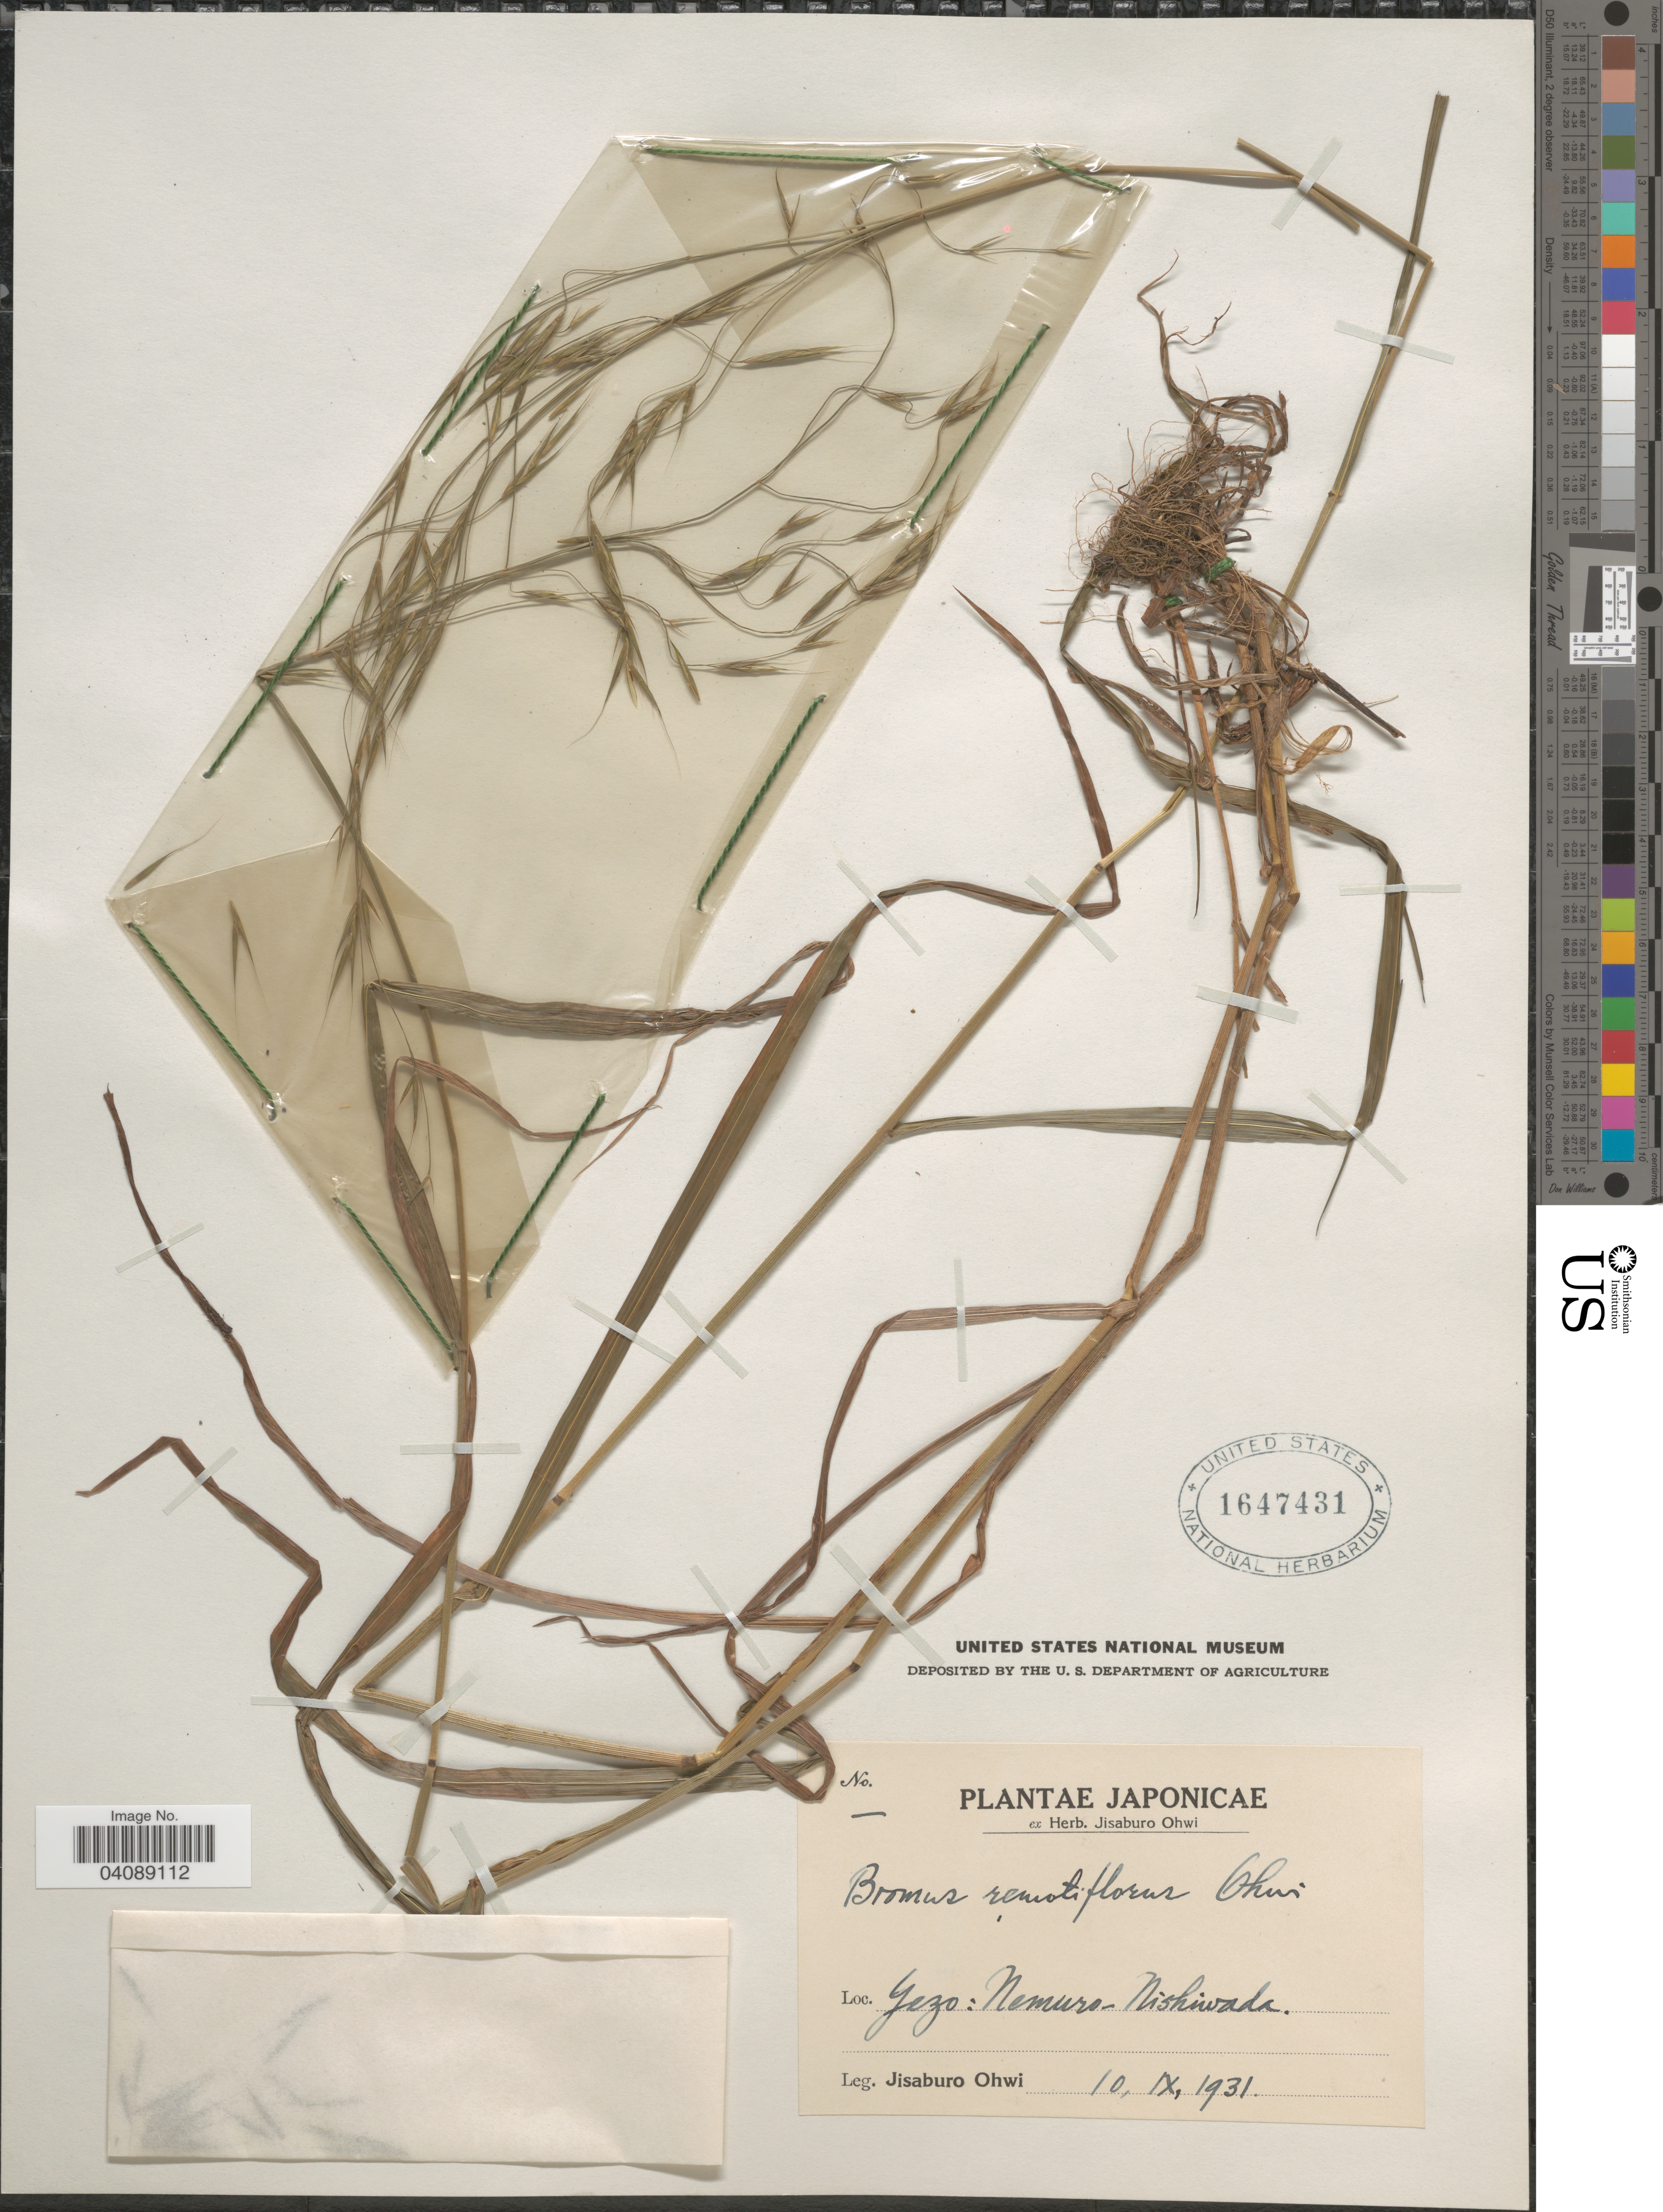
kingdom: Plantae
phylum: Tracheophyta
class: Liliopsida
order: Poales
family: Poaceae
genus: Bromus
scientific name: Bromus remotiflorus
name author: (Steud.) Ohwi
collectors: J. Ohwi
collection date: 1931-09-10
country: Japan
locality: Yezo: Nemuro-Nishiwada.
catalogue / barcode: US 1647431